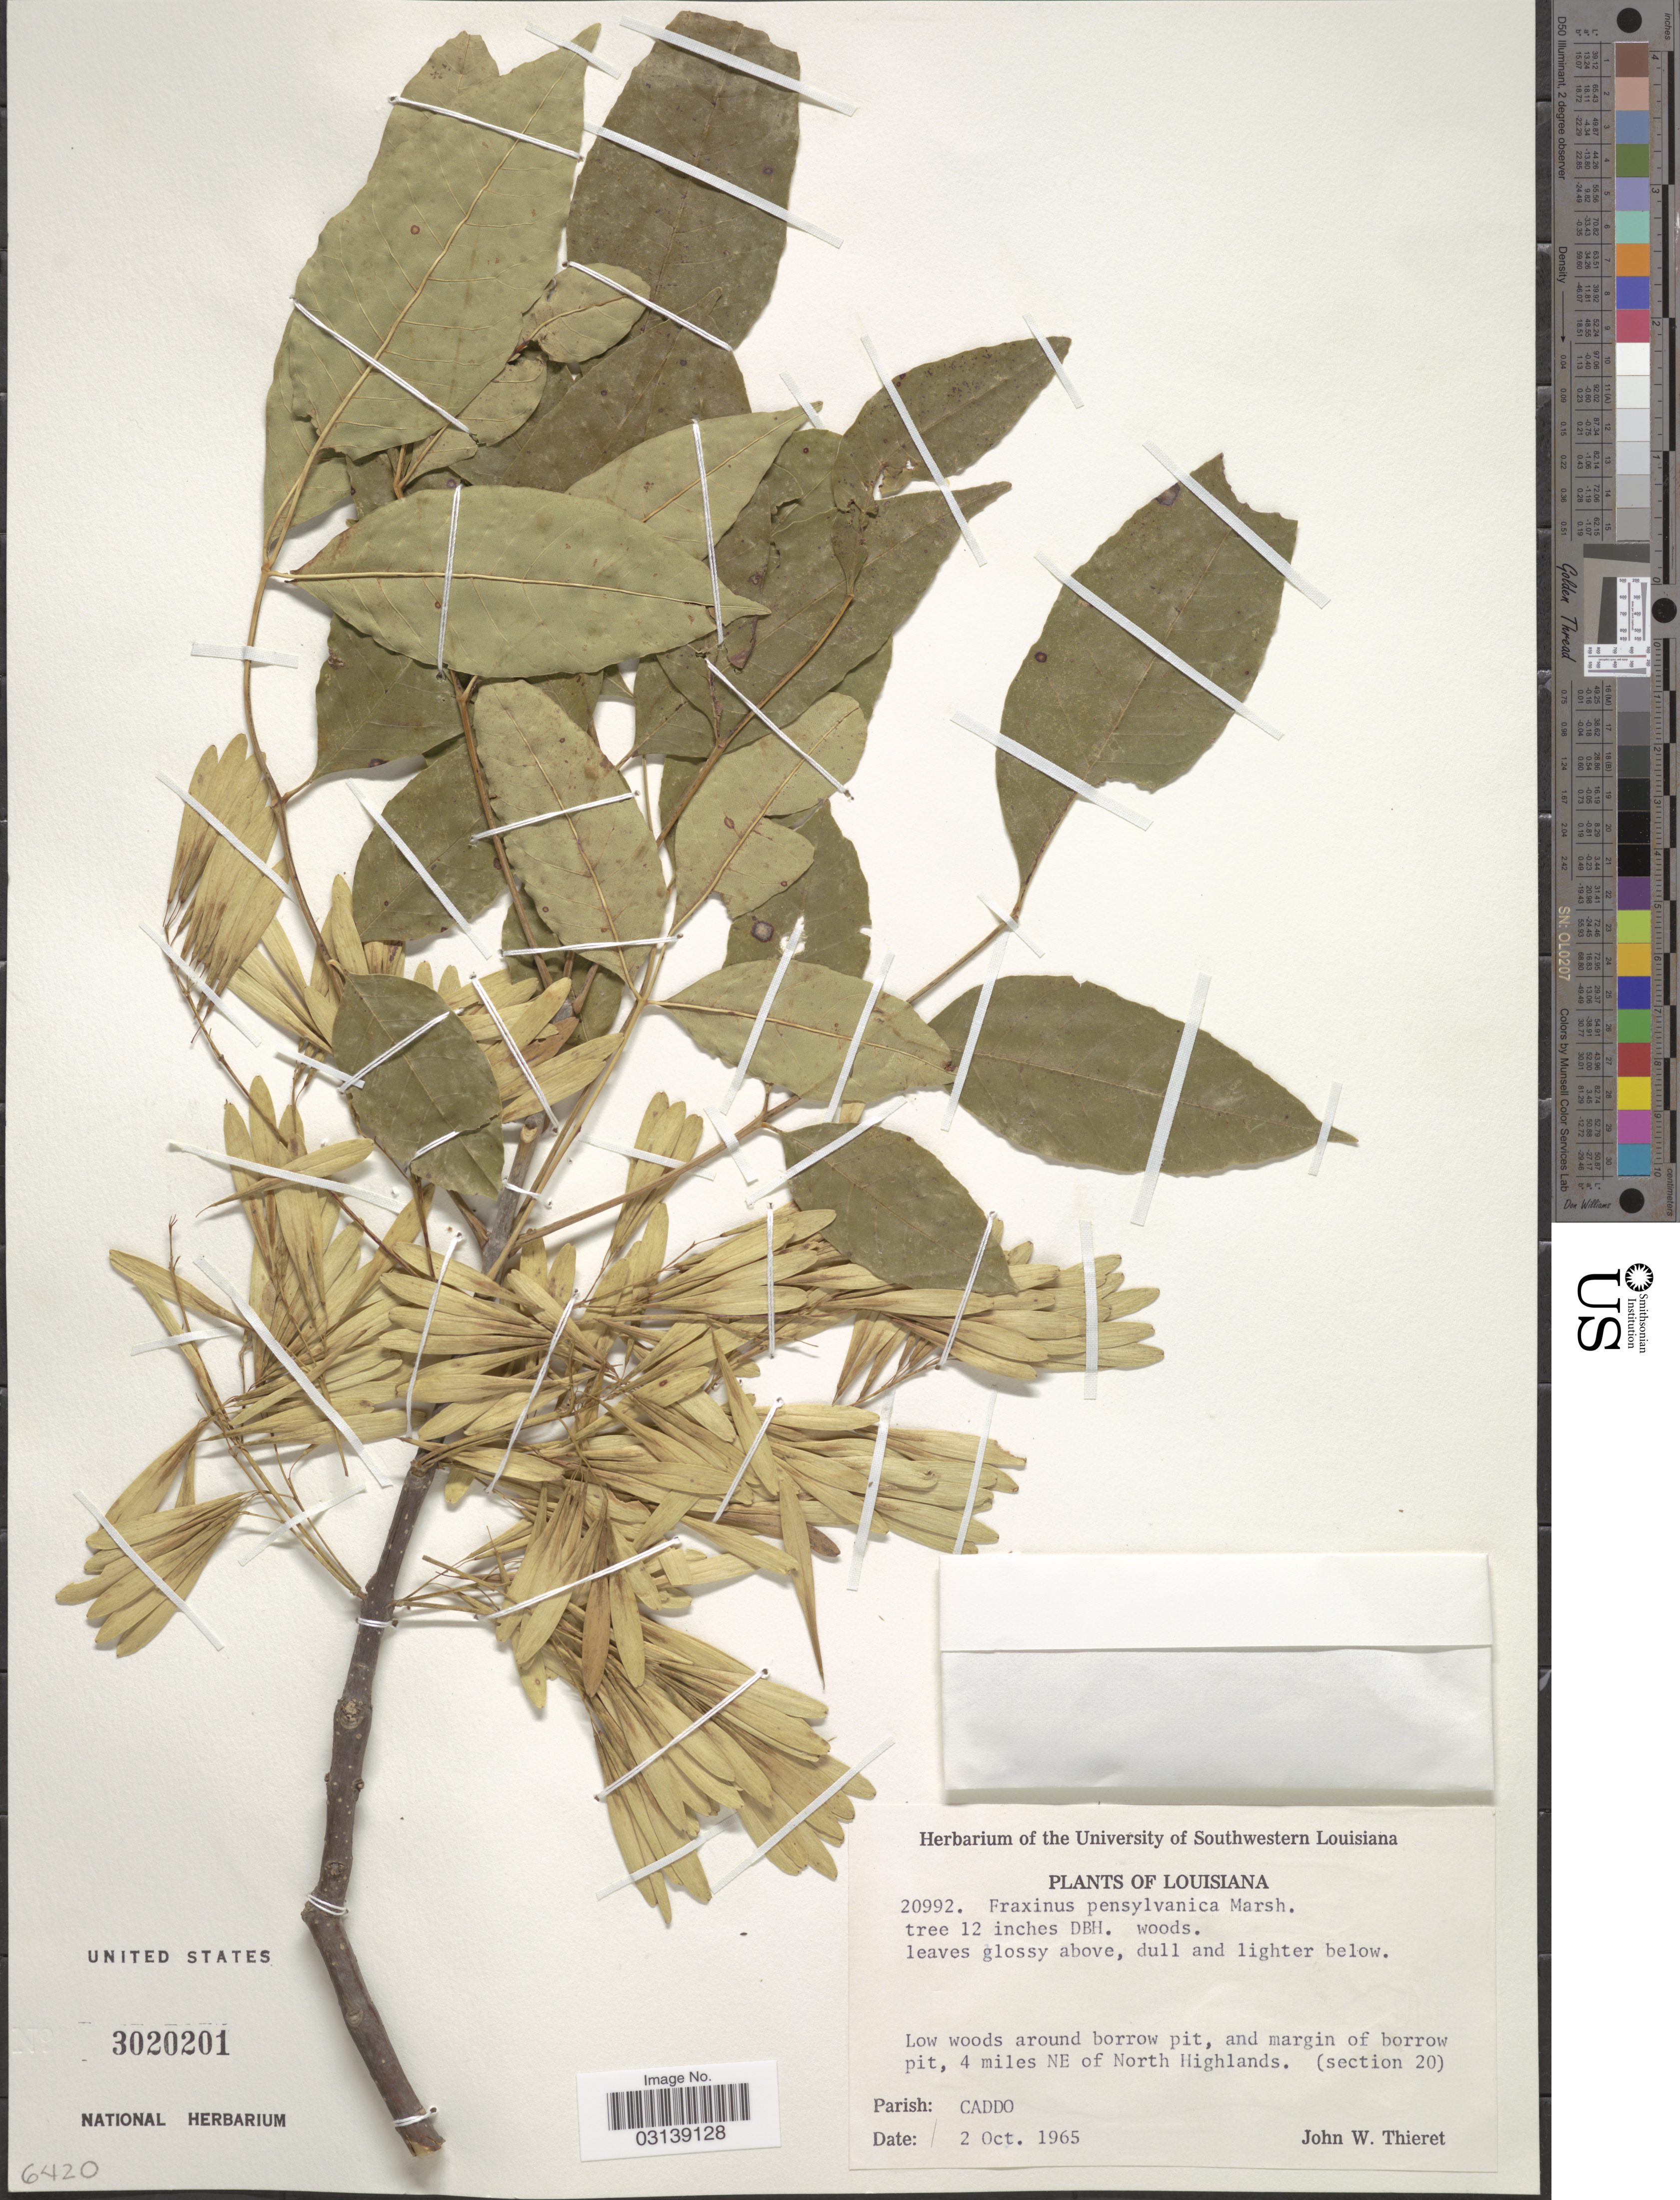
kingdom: Plantae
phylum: Tracheophyta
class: Magnoliopsida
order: Lamiales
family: Oleaceae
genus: Fraxinus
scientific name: Fraxinus pennsylvanica var. lanceolata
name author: Sarg.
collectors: J. W. Thieret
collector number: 20992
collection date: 1965-10-02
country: United States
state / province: Louisiana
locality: Low woods around borrow pit, and margin of borrow pit, 4 miles NE of North Highlands. (section 20). Parish: Caddo.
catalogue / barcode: US 3020201